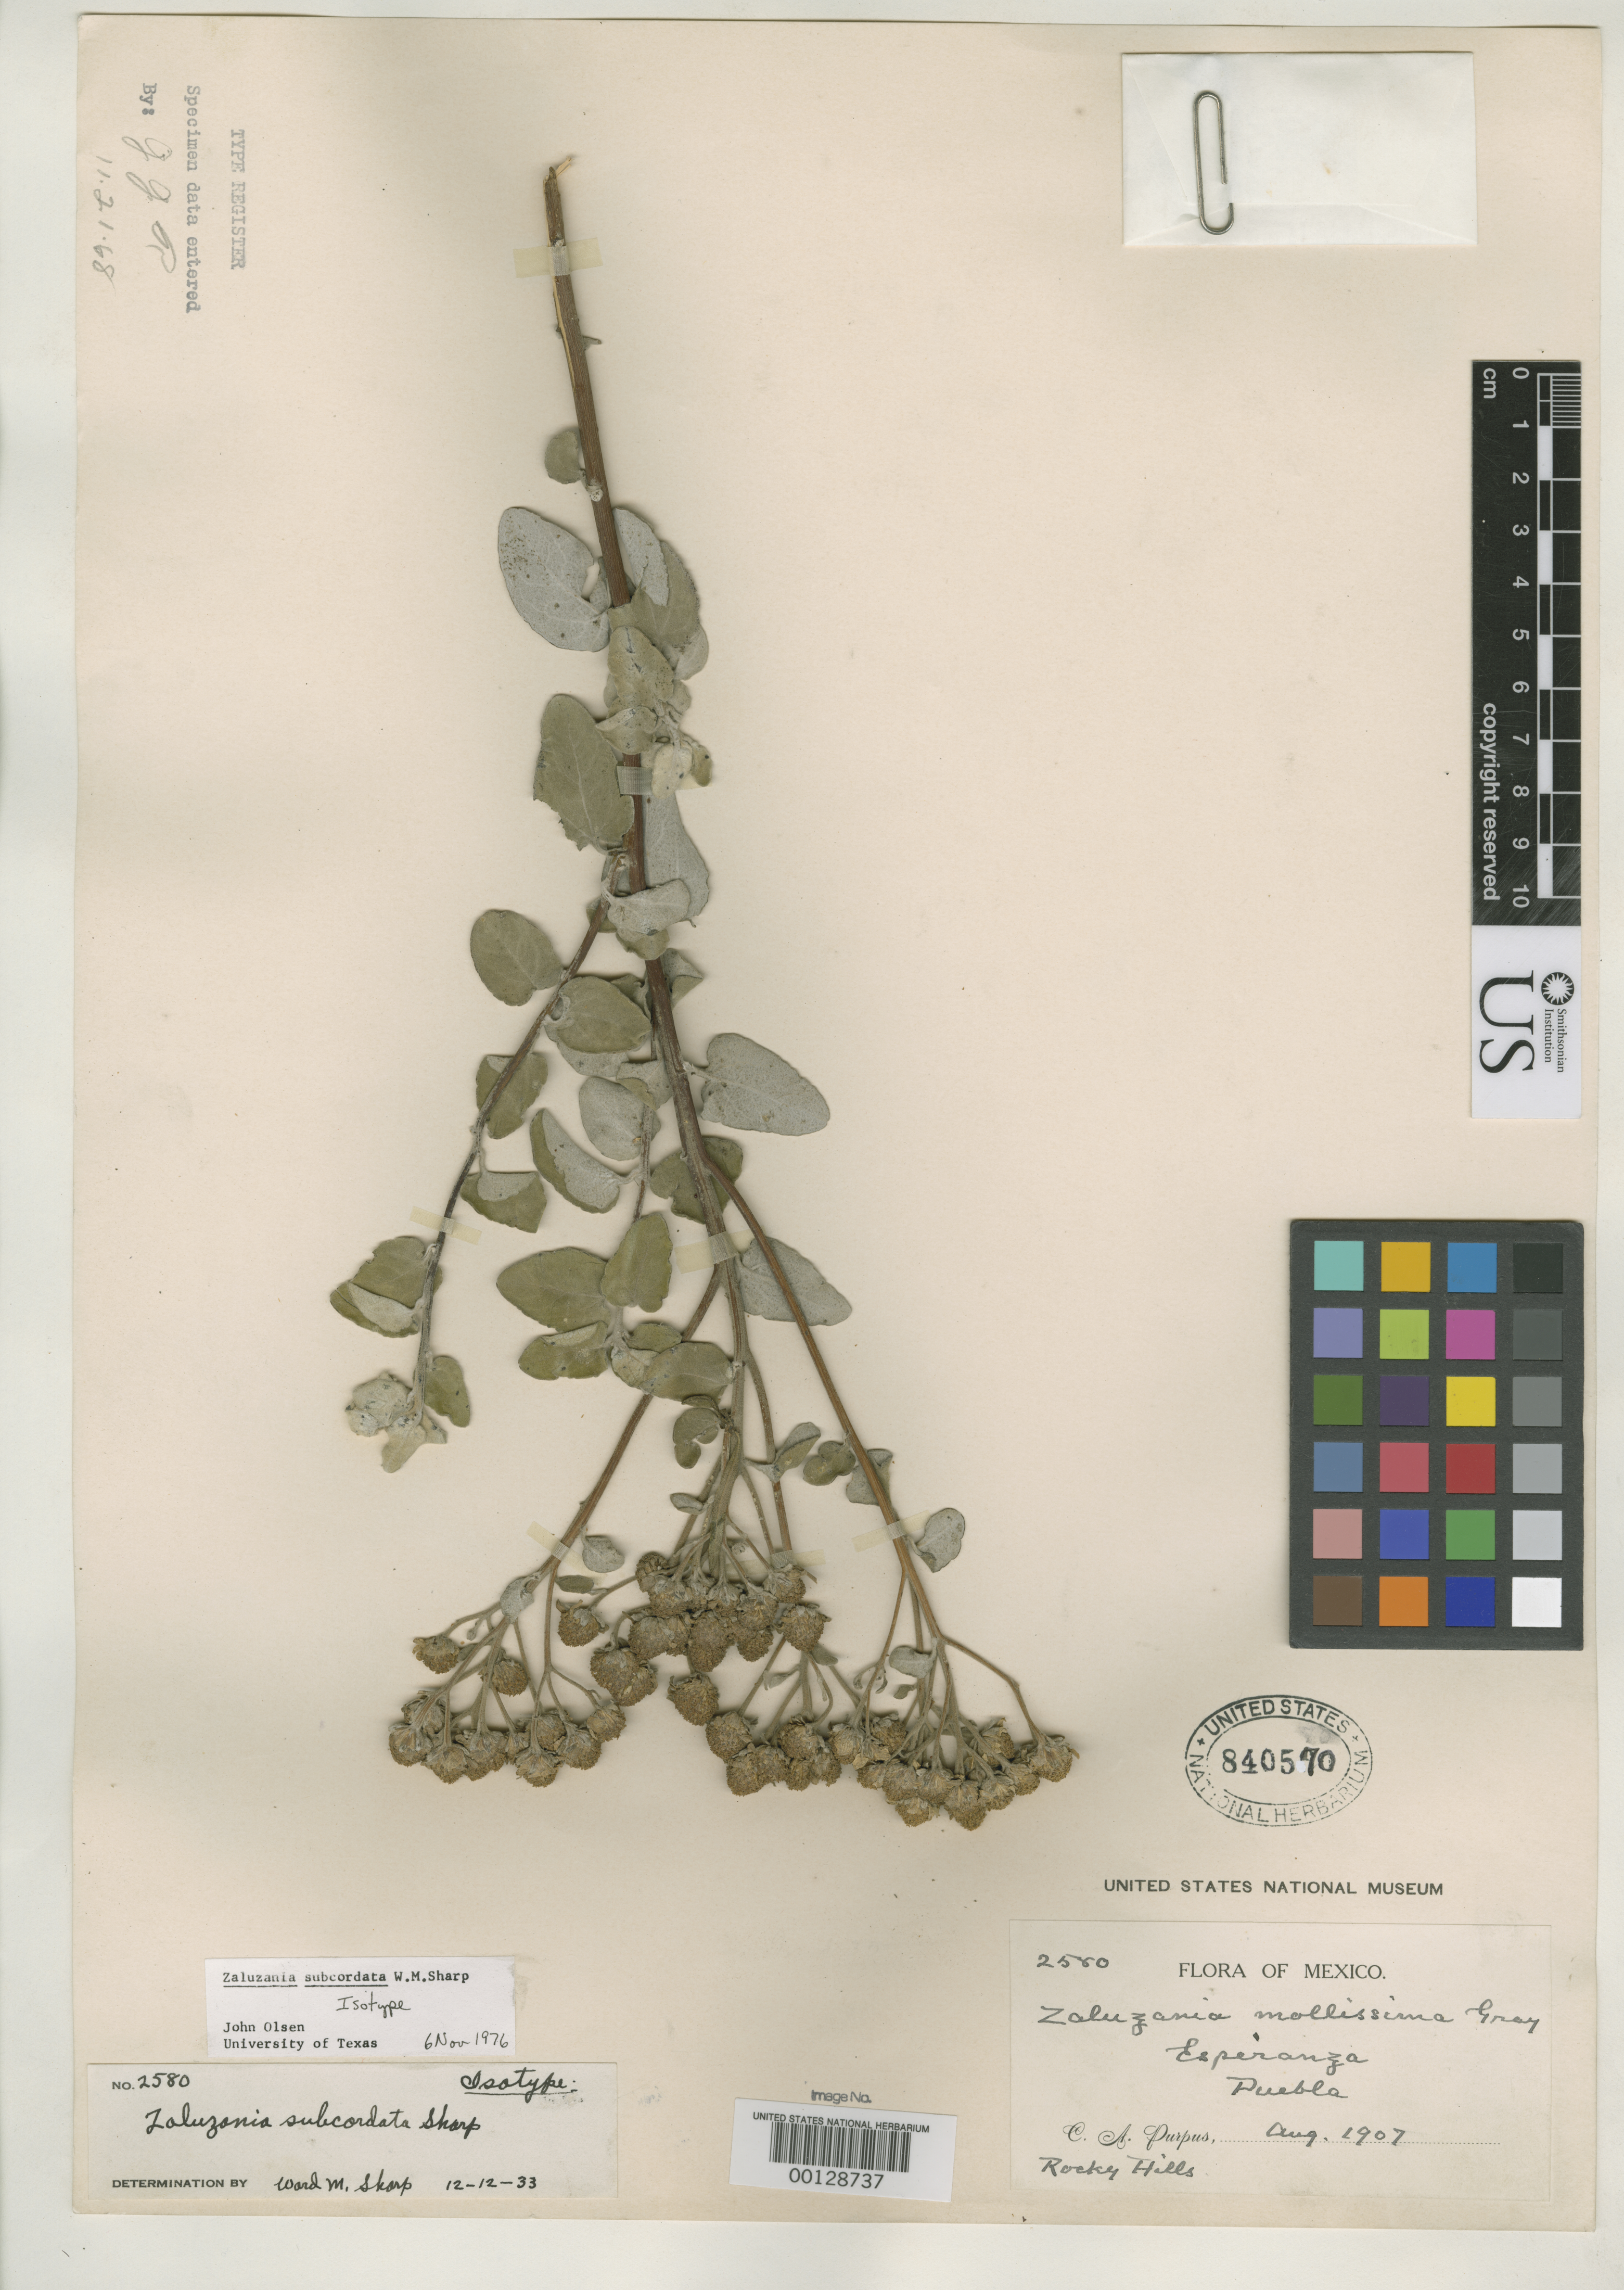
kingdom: Plantae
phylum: Tracheophyta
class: Magnoliopsida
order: Asterales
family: Asteraceae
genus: Zaluzania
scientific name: Zaluzania subcordata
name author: W.M. Sharp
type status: Isotype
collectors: C. A. Purpus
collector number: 2580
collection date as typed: Aug 1907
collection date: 1907-08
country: Mexico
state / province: Puebla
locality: Esperanza.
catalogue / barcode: US 840570